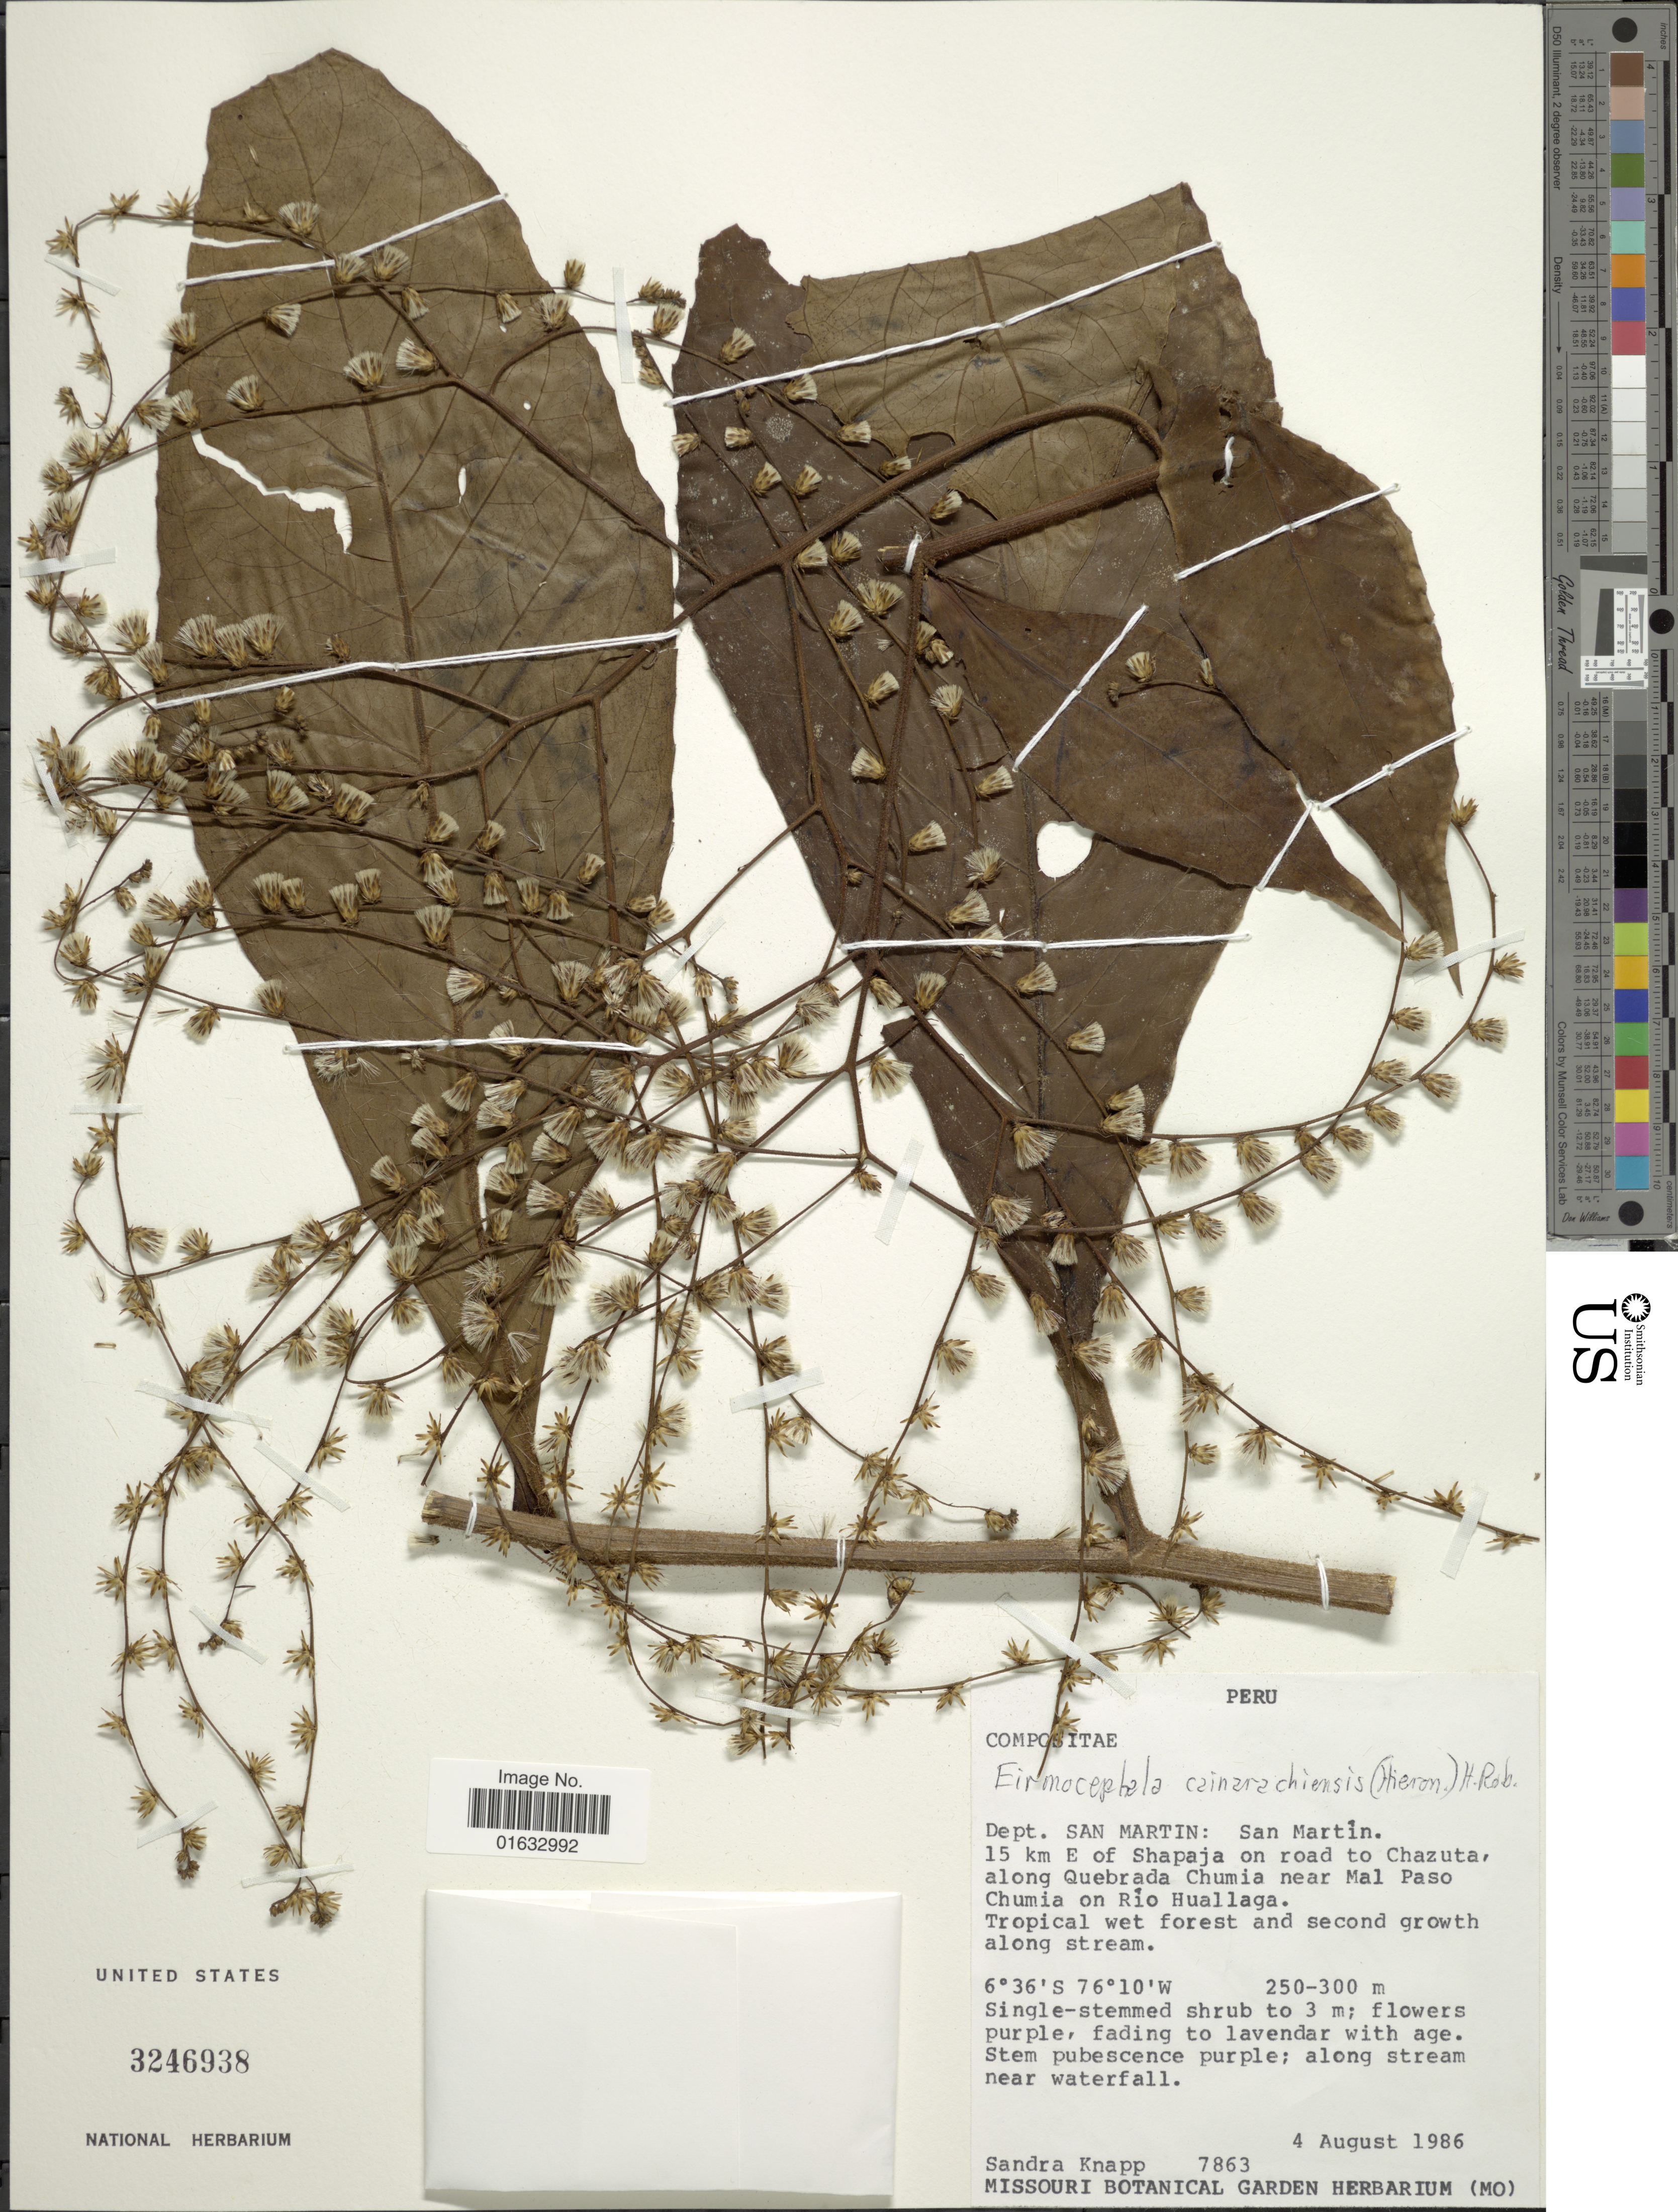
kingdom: Plantae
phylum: Tracheophyta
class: Magnoliopsida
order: Asterales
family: Asteraceae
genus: Eirmocephala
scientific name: Eirmocephala cainarachiensis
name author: (Hieron.) H. Rob.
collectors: S. Knapp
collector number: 7863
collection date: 1986-08-04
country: Peru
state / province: San Martín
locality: Peru, Dept. San Martin: San Martin 15 km E of Shapaja on road to Chazuta, along Quebrada Chumia near Mal Paso Chumia on Río Huallaga.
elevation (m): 250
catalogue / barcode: US 3246938